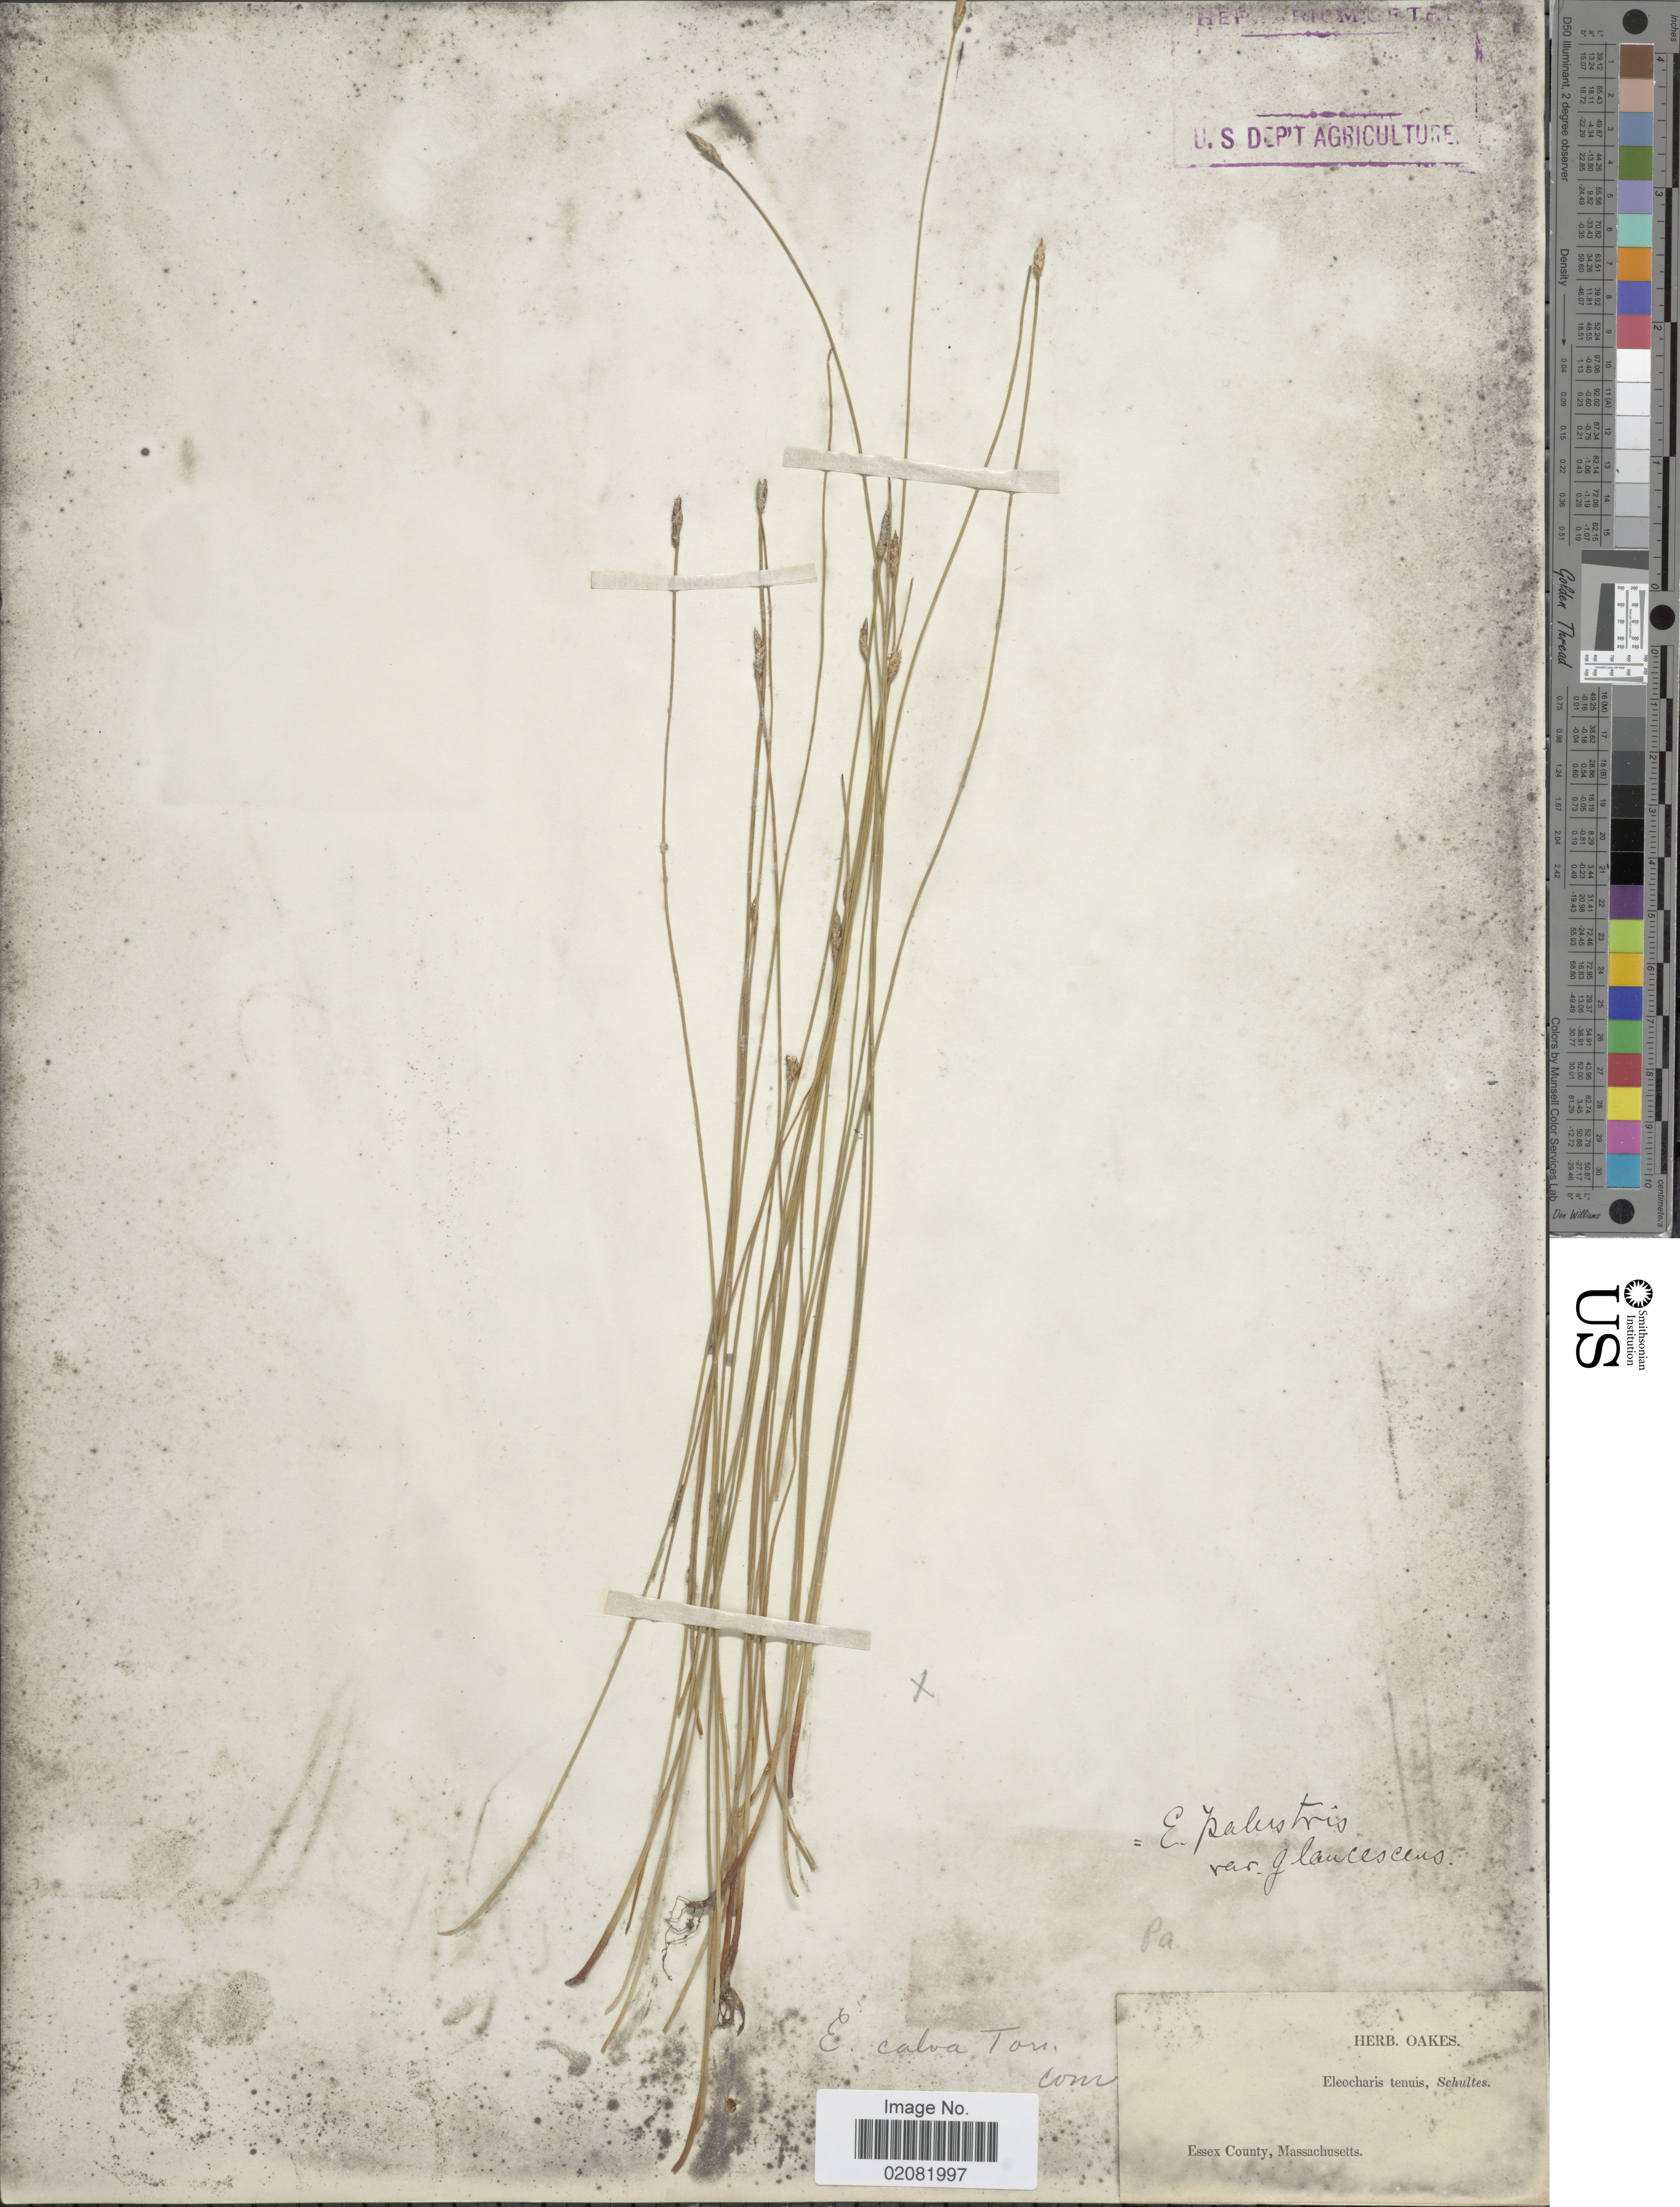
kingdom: Plantae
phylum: Tracheophyta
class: Liliopsida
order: Poales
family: Cyperaceae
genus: Eleocharis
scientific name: Eleocharis erythropoda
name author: Steud.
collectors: ex herb. Oakes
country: United States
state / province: Massachusetts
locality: Essex County